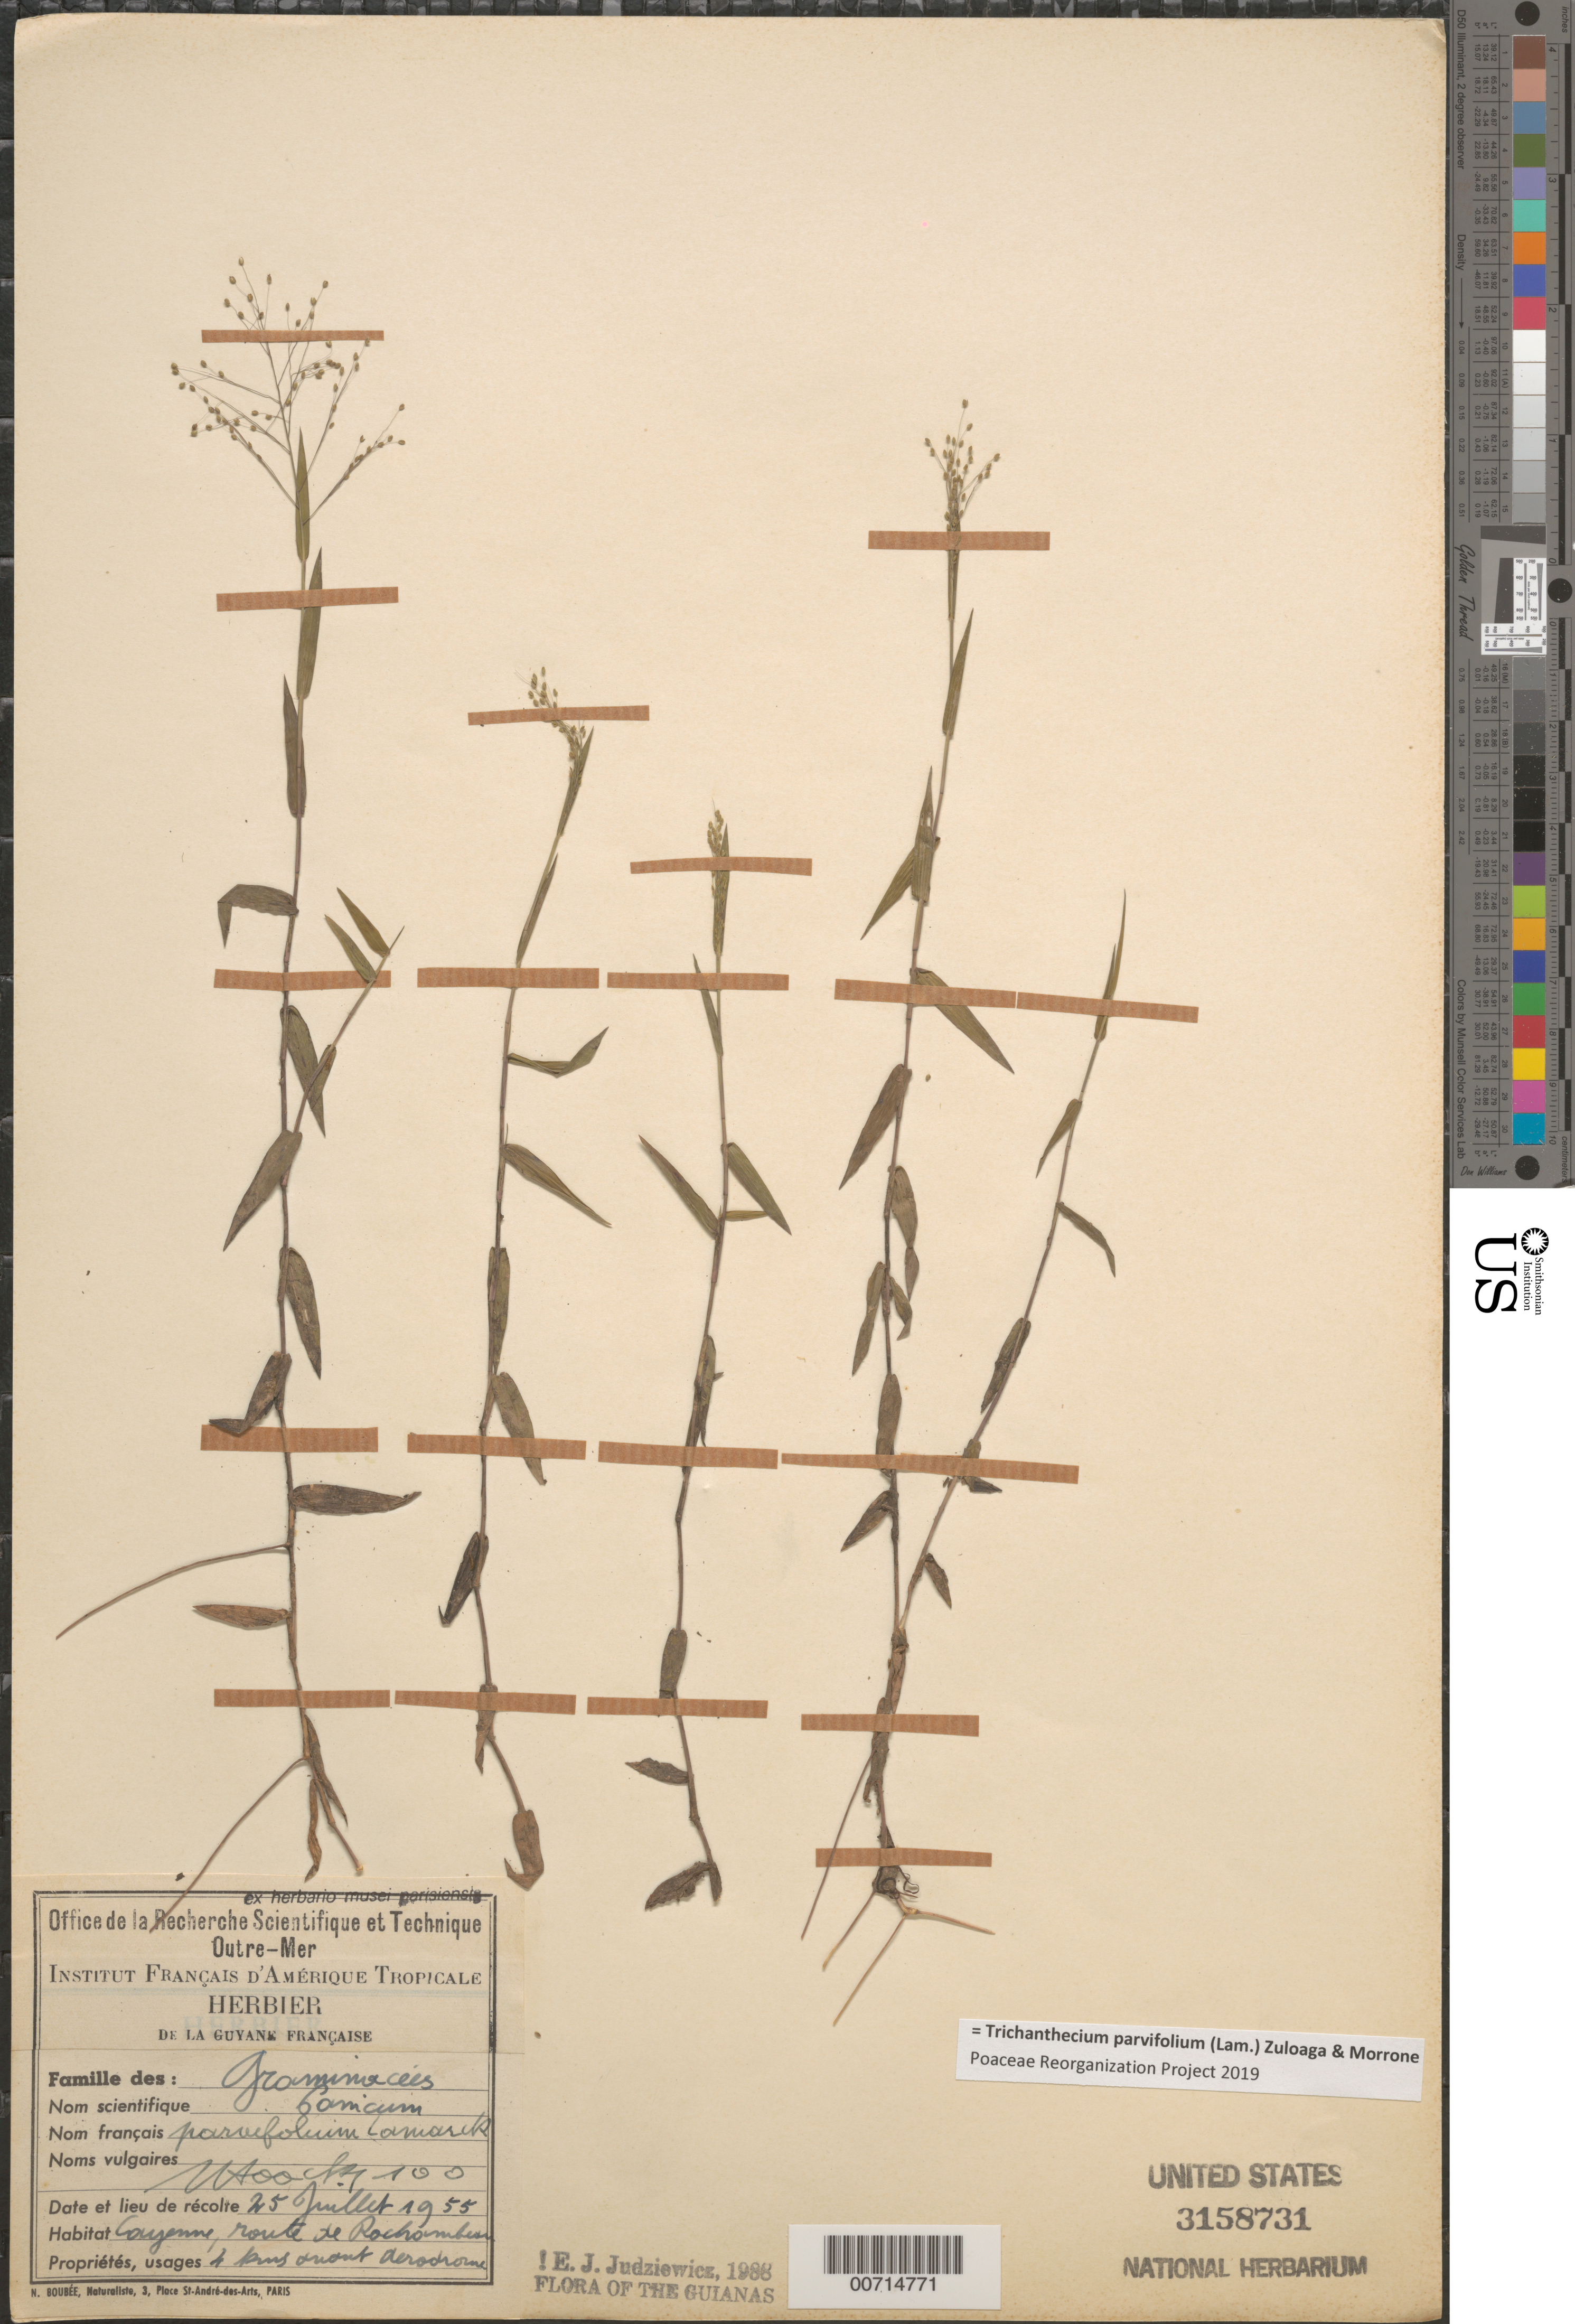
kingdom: Plantae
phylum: Tracheophyta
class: Liliopsida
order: Poales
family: Poaceae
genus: Trichanthecium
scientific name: Trichanthecium parvifolium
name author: (Lam.) Zuloaga & Morrone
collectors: N. Hoock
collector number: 100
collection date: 1955-07-25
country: French Guiana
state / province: Cayenne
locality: Route de Rochambeau. 4 kms avant aerodrome.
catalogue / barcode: US 3158731